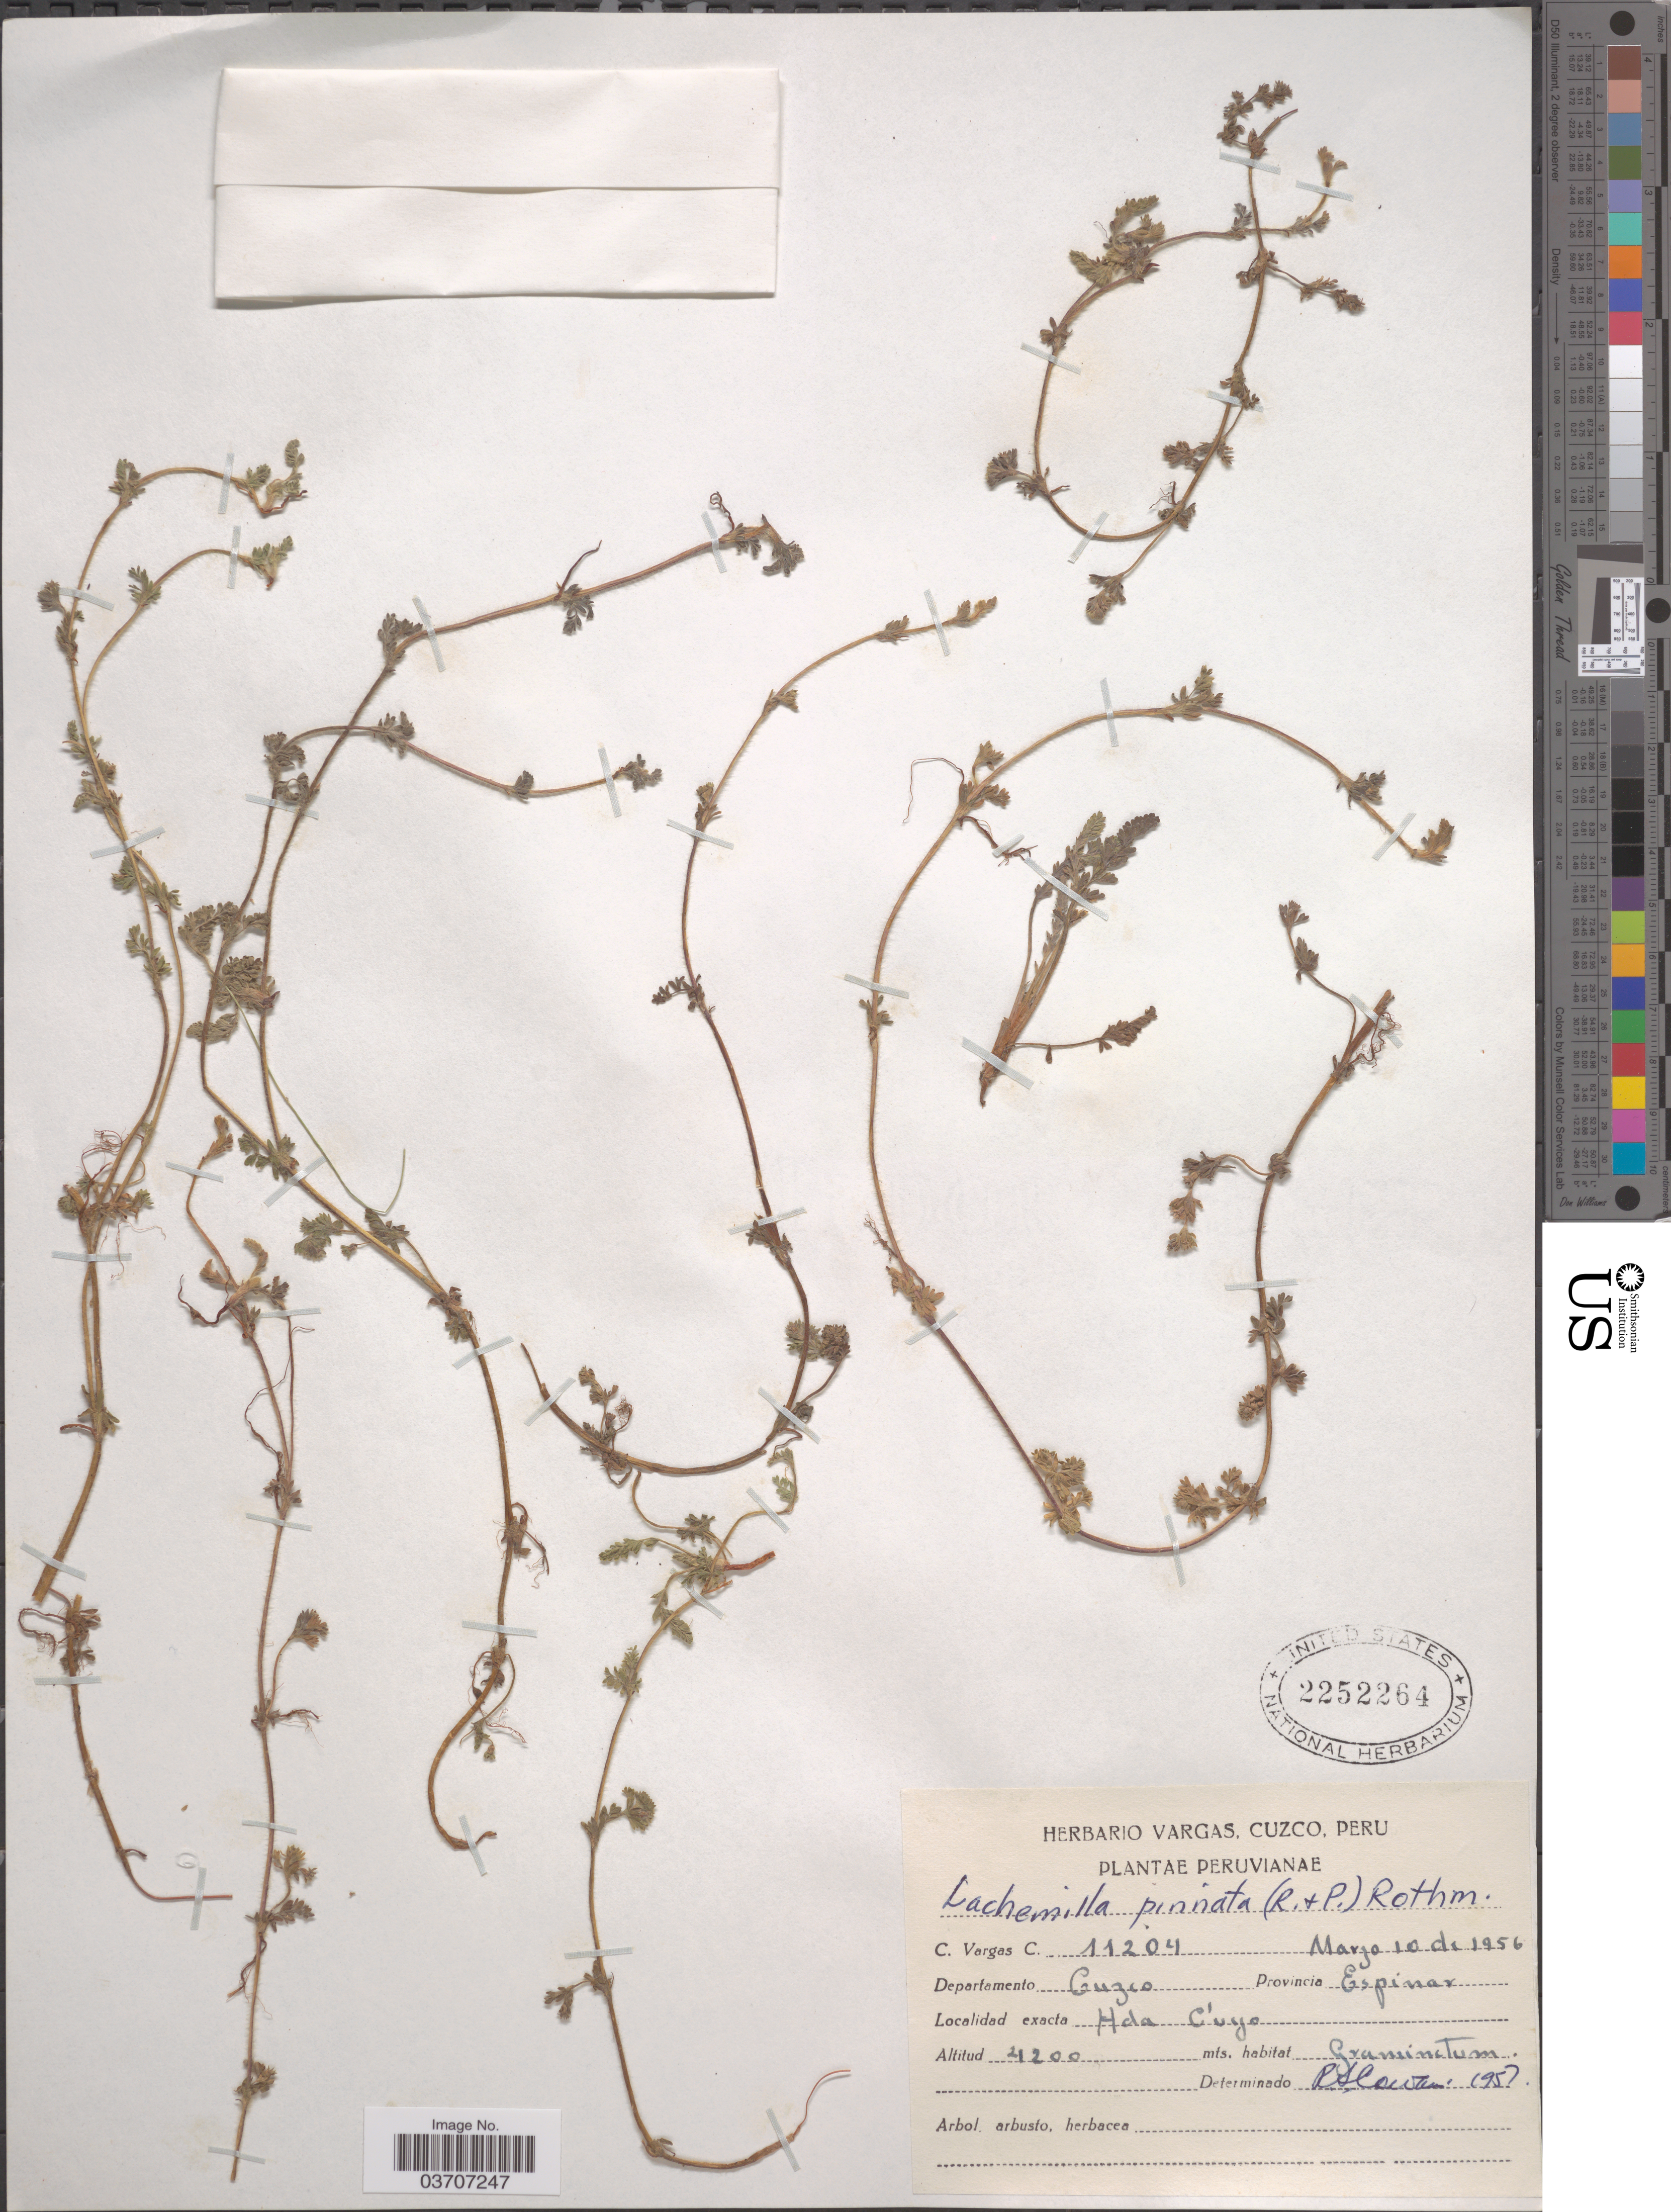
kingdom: Plantae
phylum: Tracheophyta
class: Magnoliopsida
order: Rosales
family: Rosaceae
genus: Lachemilla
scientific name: Lachemilla pinnata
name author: (Ruiz & Pav.) Rothm.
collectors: C. Vargas Calderón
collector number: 11204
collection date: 1956-03-10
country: Peru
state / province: Cusco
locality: Departamento Cuzco. Provincia Espinar. Hda C'uyo.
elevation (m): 4200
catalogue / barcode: US 2252264